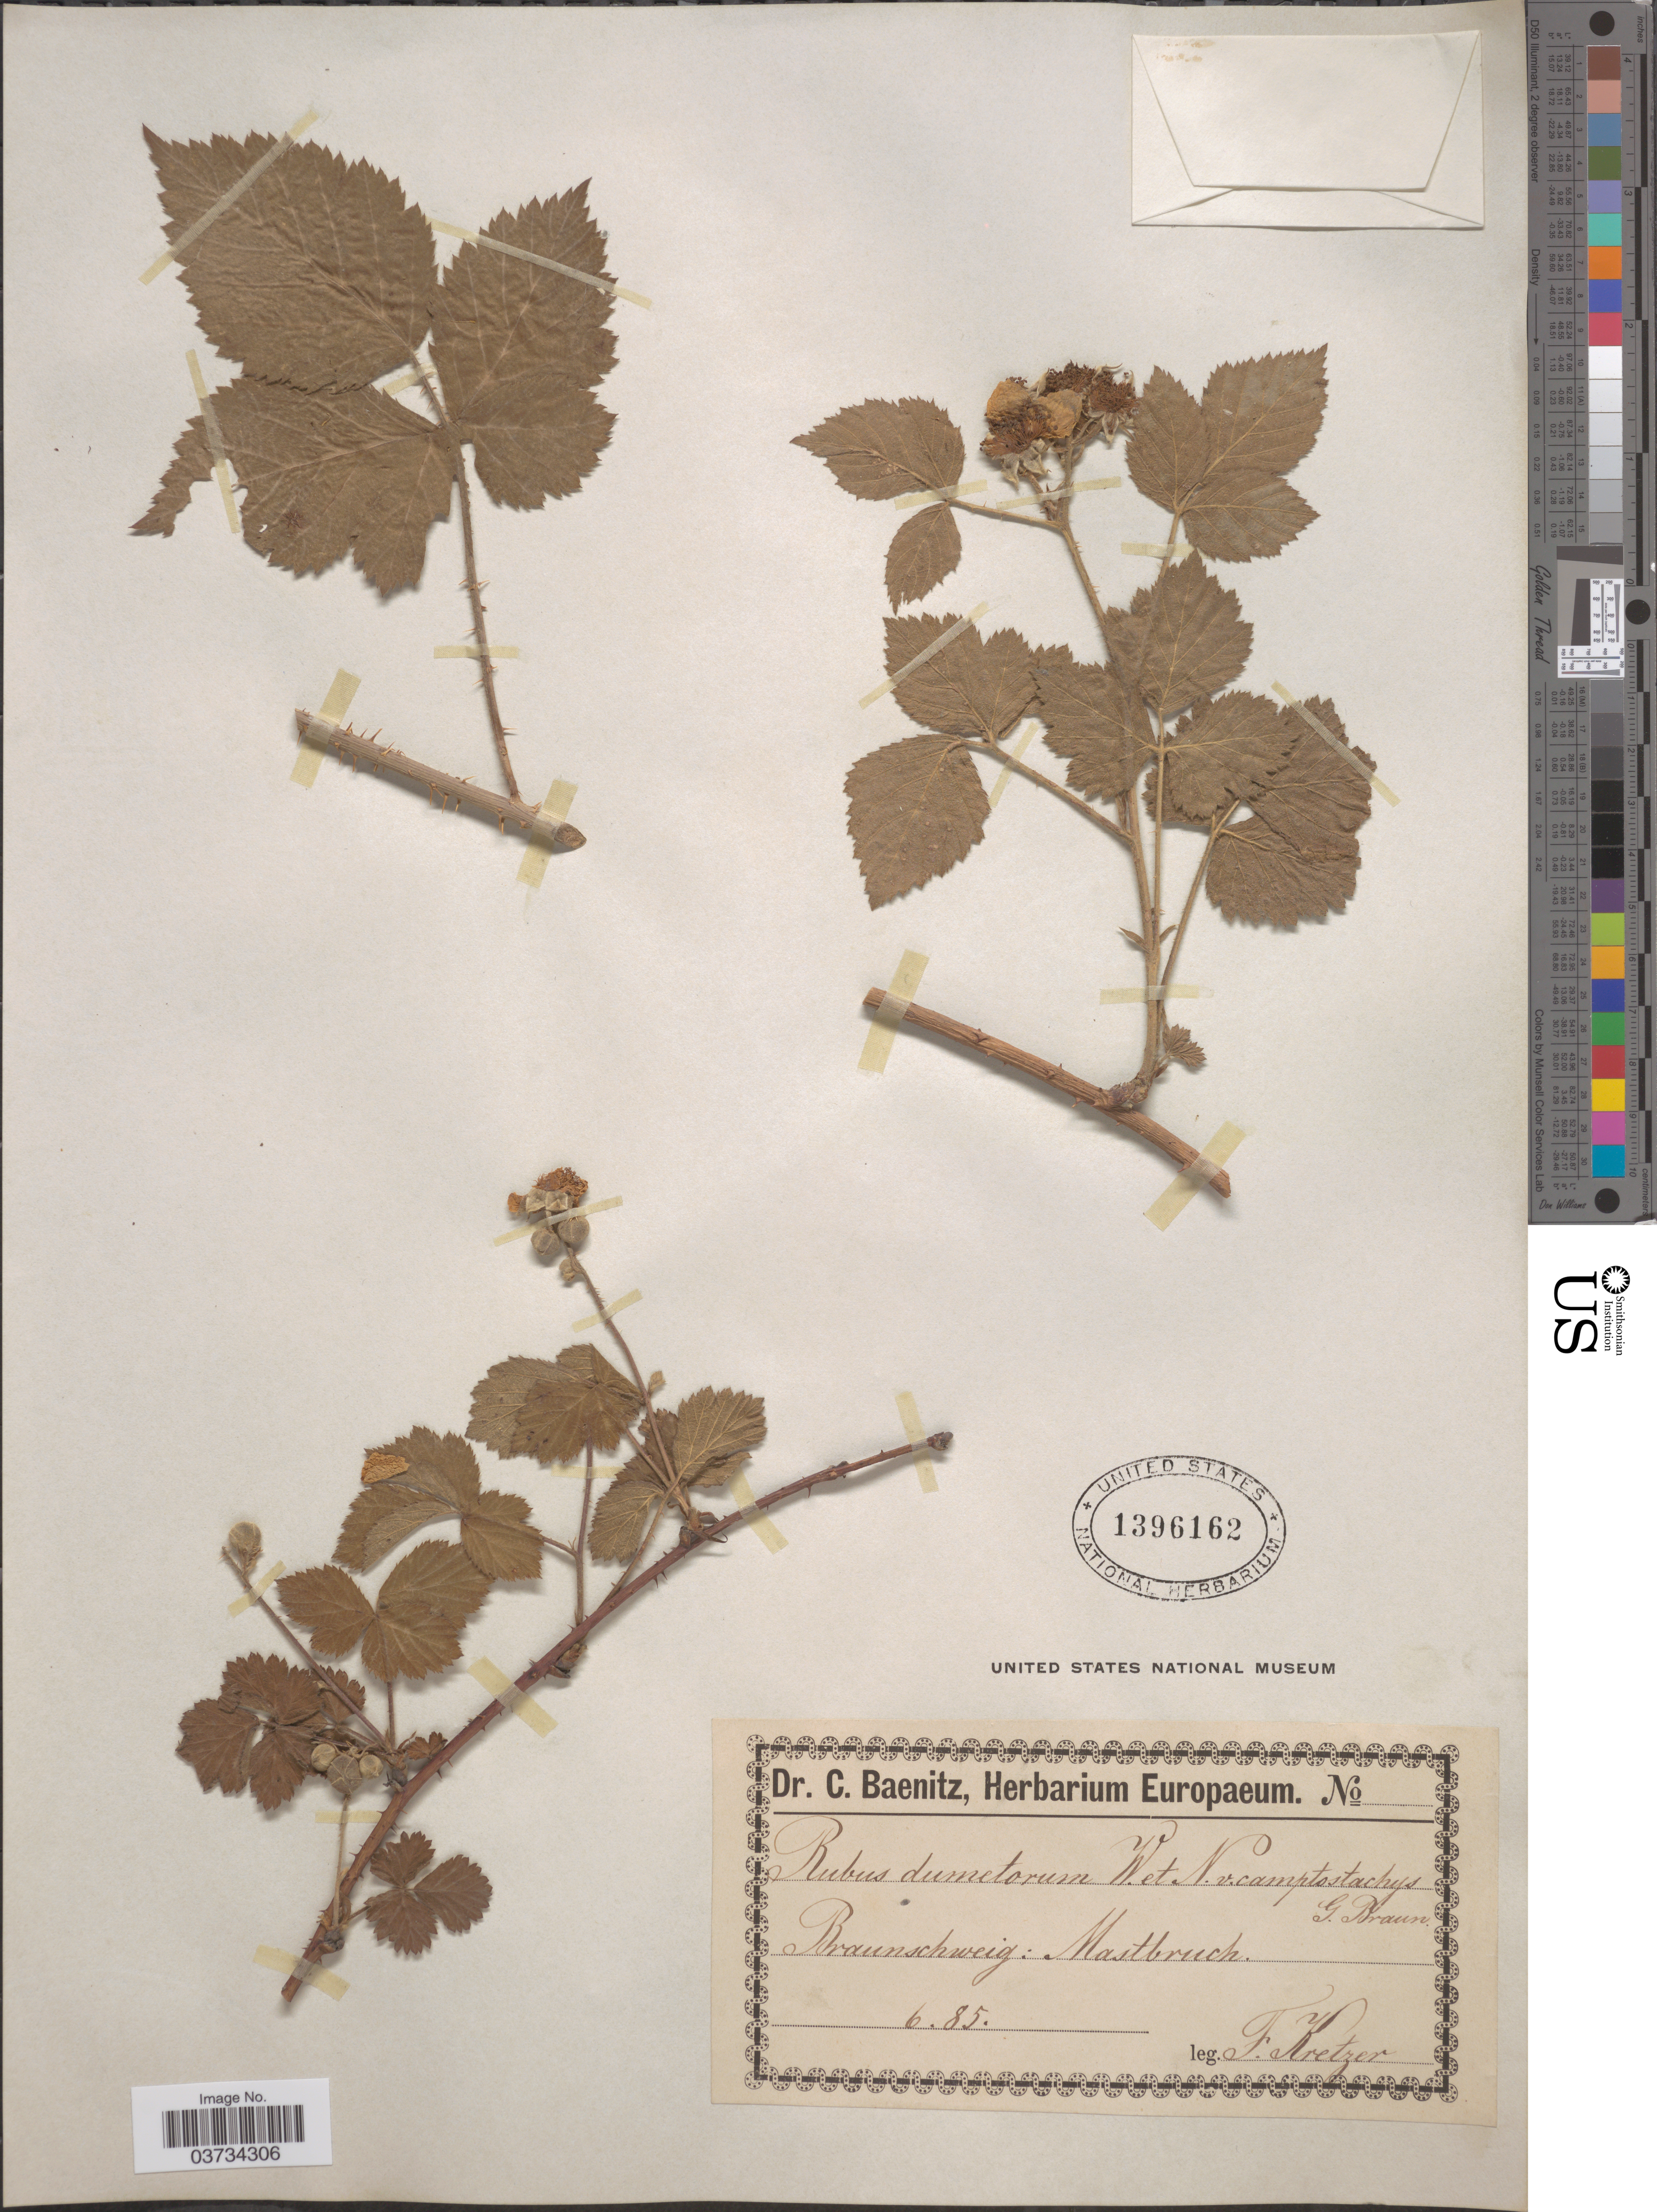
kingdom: Plantae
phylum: Tracheophyta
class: Magnoliopsida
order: Rosales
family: Rosaceae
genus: Rubus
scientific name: Rubus dumetorum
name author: Weihe ex Boenn.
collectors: F. Kretzer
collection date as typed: Transcribed d/m/y: /6/85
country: Germany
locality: Braunschweig: Mastbruch.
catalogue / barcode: US 1396162